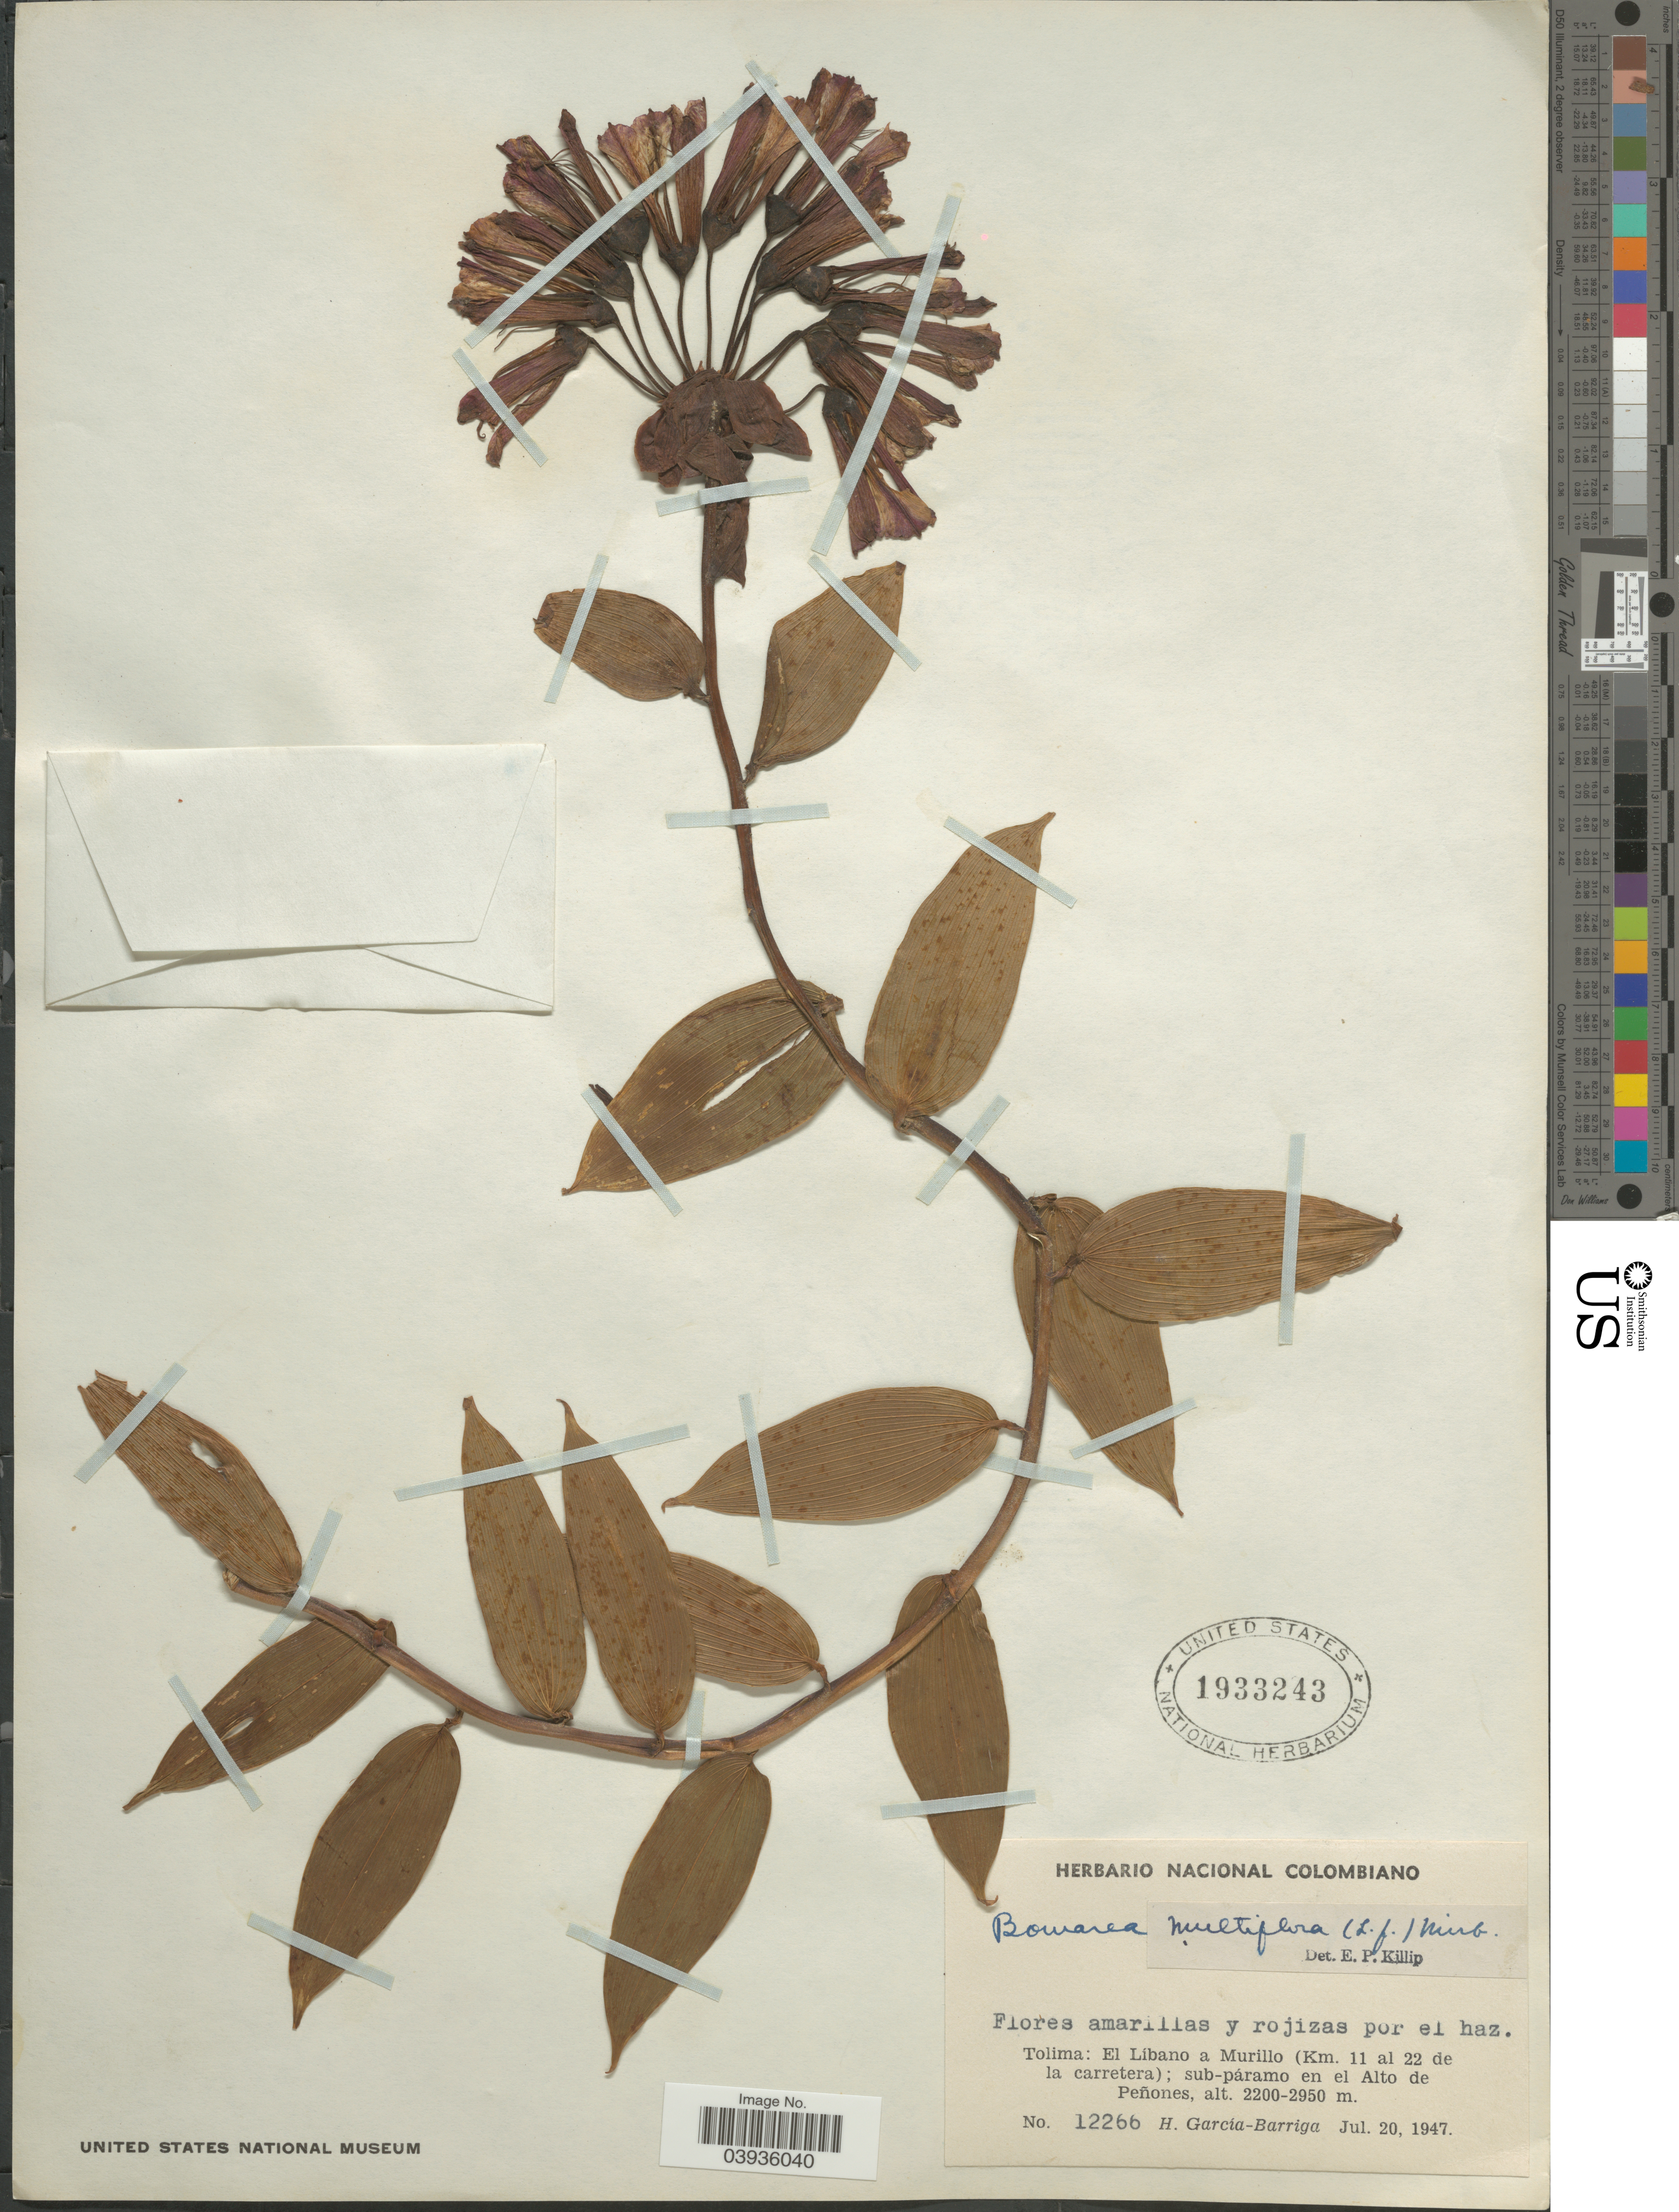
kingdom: Plantae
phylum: Tracheophyta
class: Liliopsida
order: Liliales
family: Alstroemeriaceae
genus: Bomarea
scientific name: Bomarea multiflora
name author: (L. f.) Mirb.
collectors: H. García Barriga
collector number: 12266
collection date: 1947-07-20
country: Colombia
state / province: Tolima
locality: El Líbano a Murillo (Km. 11 al 22 de la carretera); sub-páramo en el Alto de Peñones.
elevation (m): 2200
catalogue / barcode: US 1933243